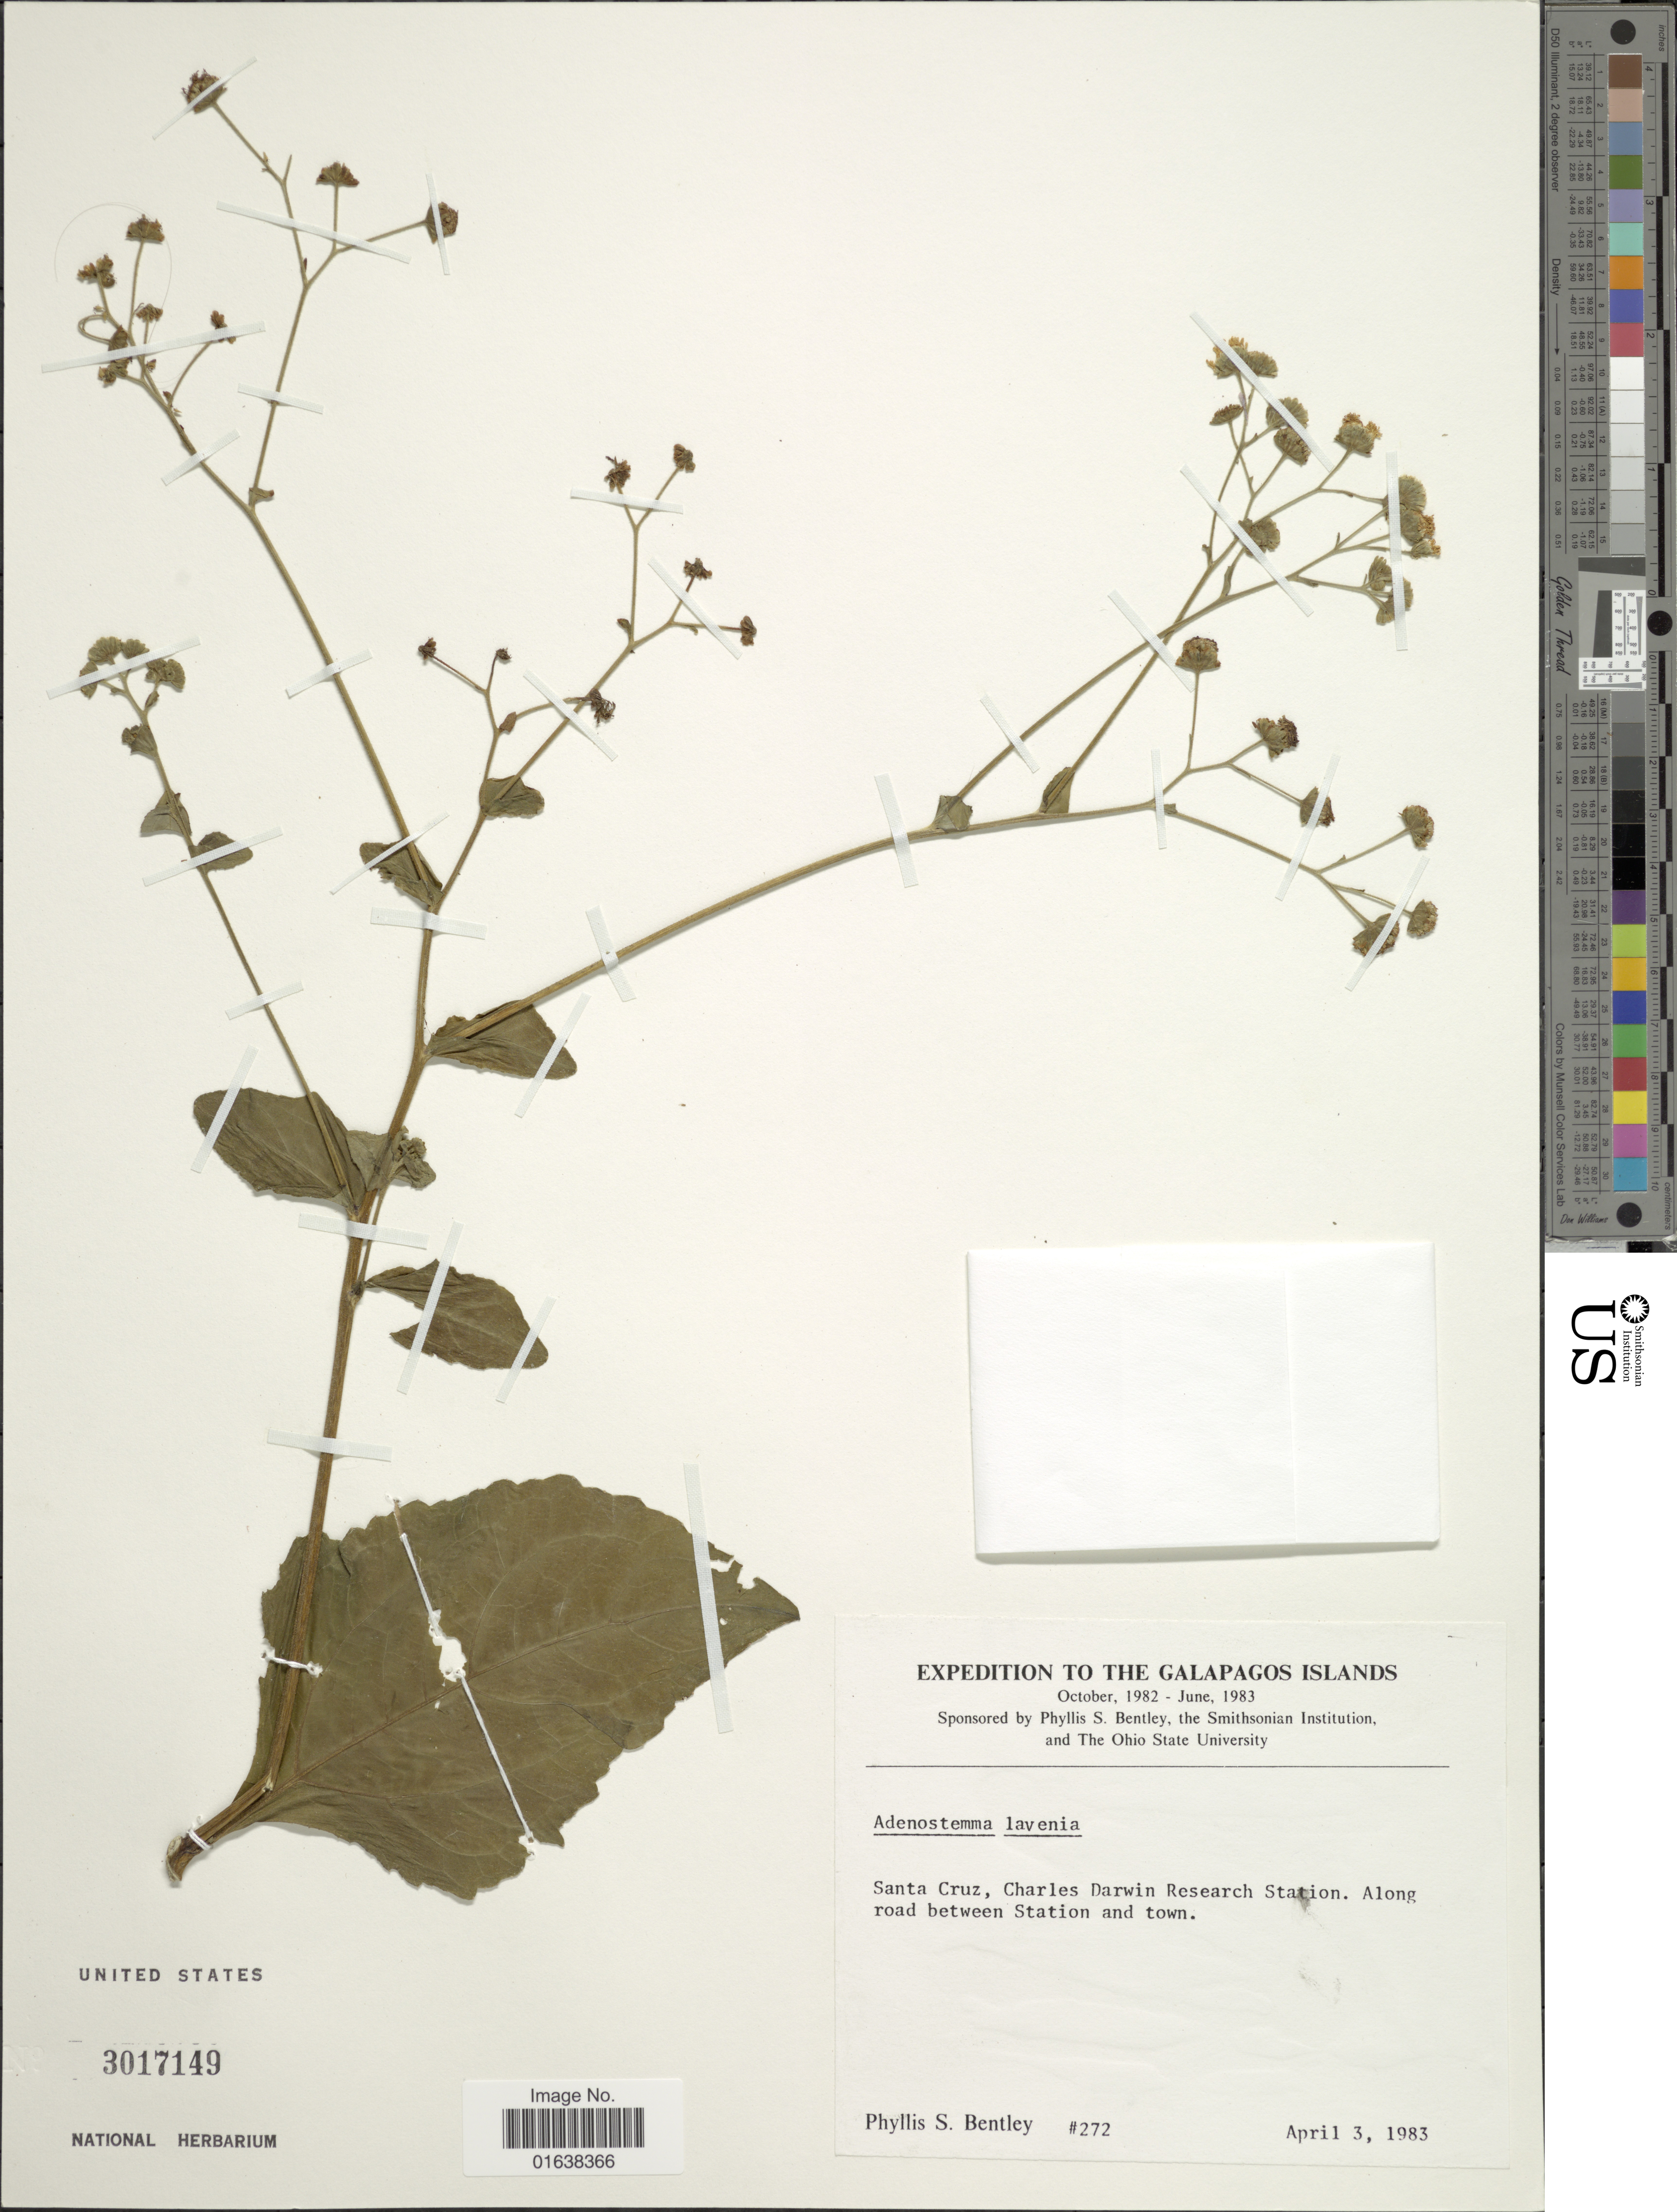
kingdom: Plantae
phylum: Tracheophyta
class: Magnoliopsida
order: Asterales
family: Asteraceae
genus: Adenostemma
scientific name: Adenostemma platyphyllum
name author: Cass.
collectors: P. S. Bentley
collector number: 272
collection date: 1983-04-03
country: Ecuador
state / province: Colón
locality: Galapagos Islands. Santa Curz, Charles Darwin Research Station. Along road between Station and town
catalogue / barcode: US 3017149